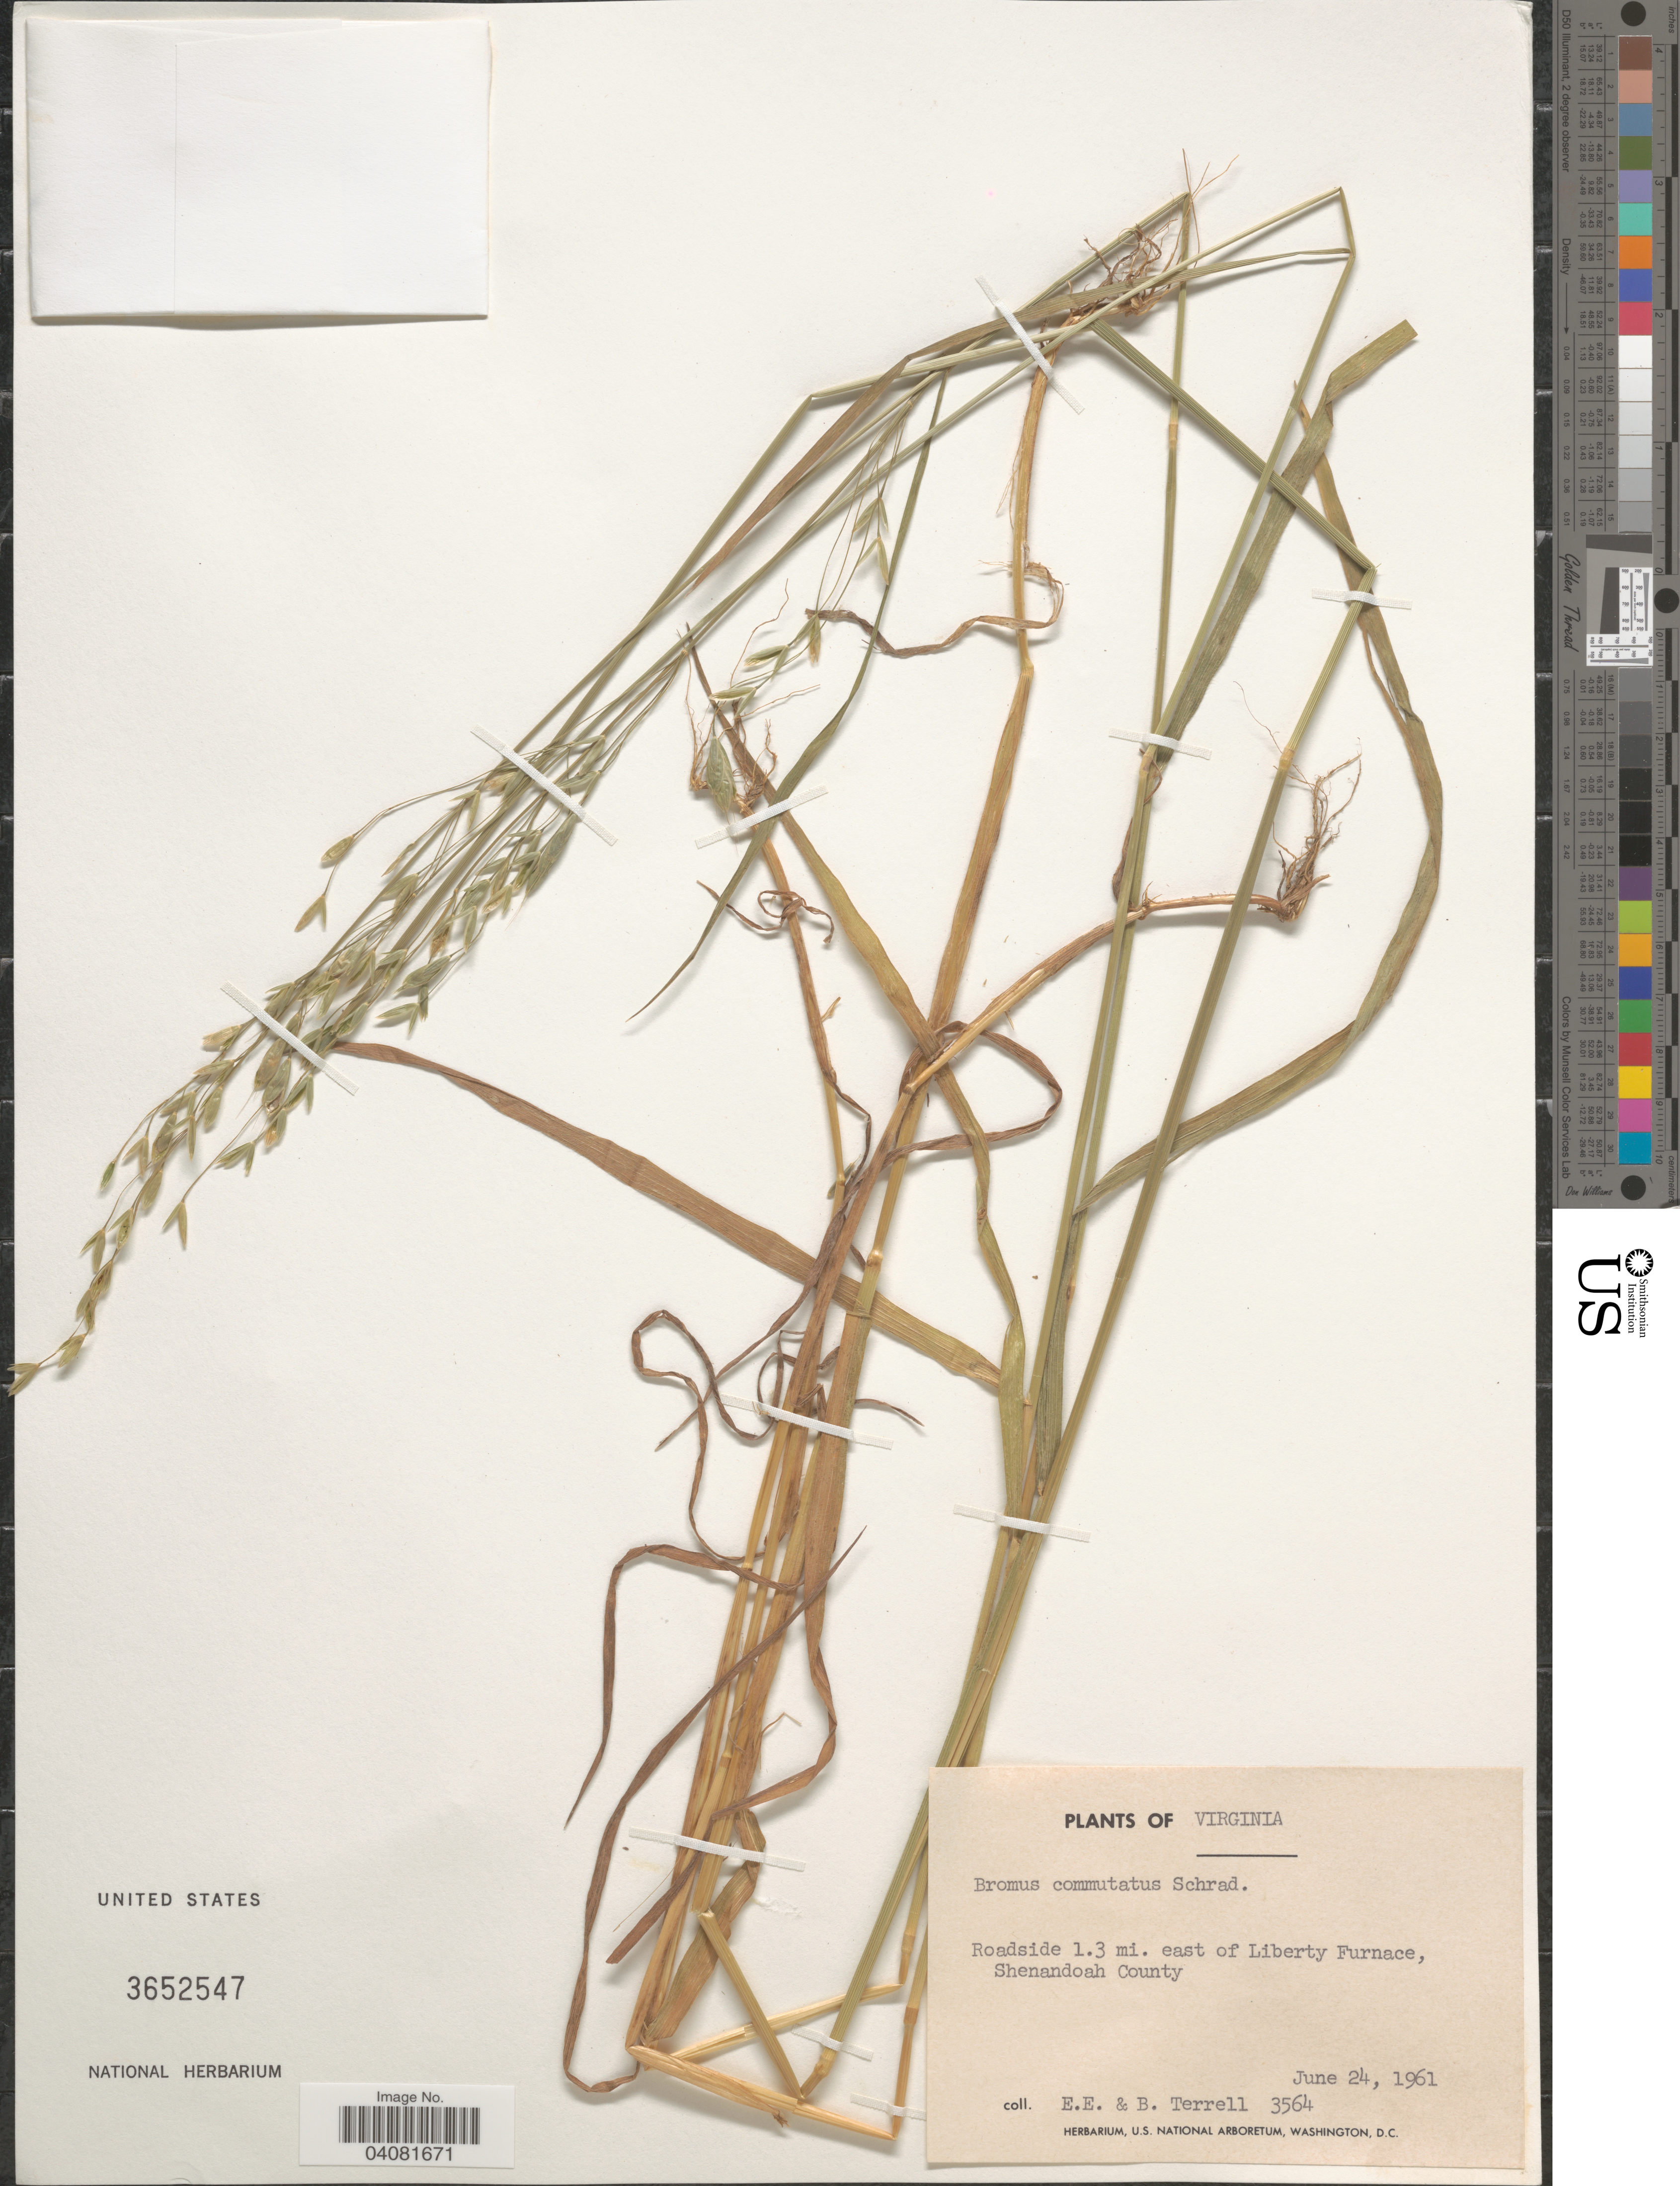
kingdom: Plantae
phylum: Tracheophyta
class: Liliopsida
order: Poales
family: Poaceae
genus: Bromus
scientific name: Bromus commutatus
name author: Schrad.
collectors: E. E. Terrell & B. Terrell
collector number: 3564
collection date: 1961-06-24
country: United States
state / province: Virginia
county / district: Shenandoah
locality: Roadside 1.3 mi. east of Liberty Furnace, Shenandoah County.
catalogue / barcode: US 3652547